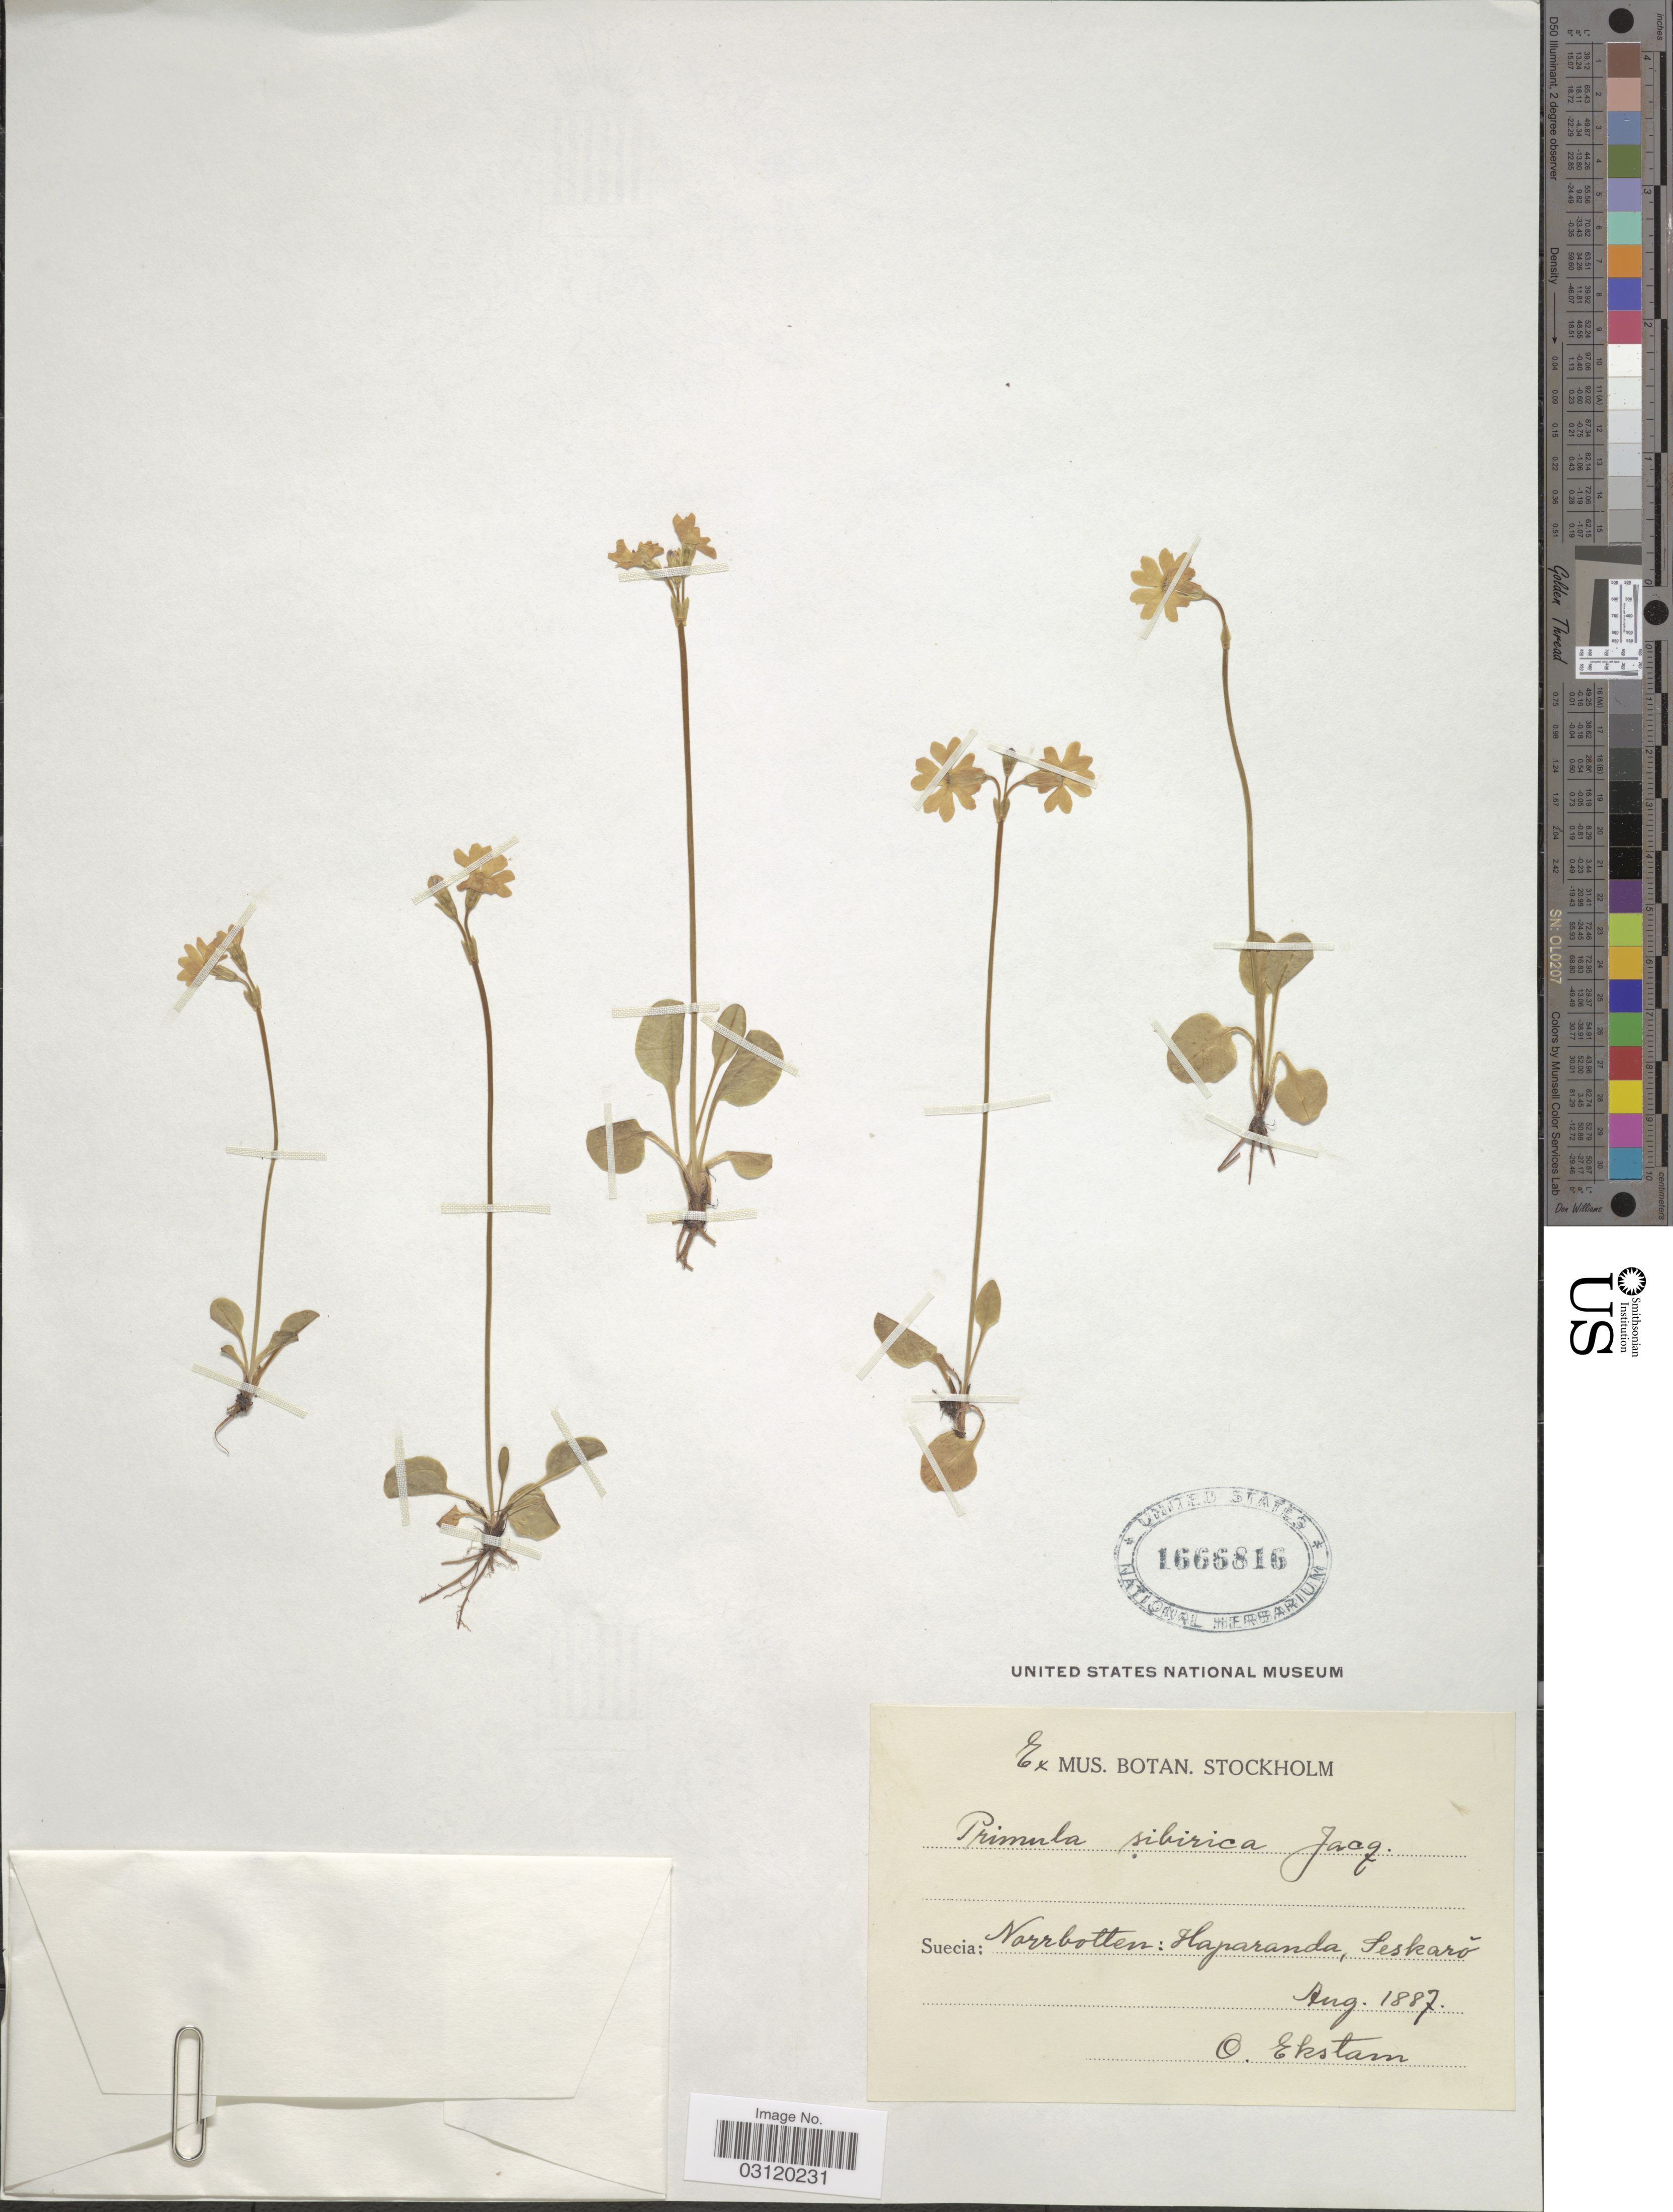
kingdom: Plantae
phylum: Tracheophyta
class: Magnoliopsida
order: Ericales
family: Primulaceae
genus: Primula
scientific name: Primula sibirica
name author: Wulfen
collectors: O. Ekstam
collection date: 1887-08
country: Sweden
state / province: Norrbotten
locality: Suecia: Norrbotten: Haparanda, Seskaro.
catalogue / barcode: US 1666816